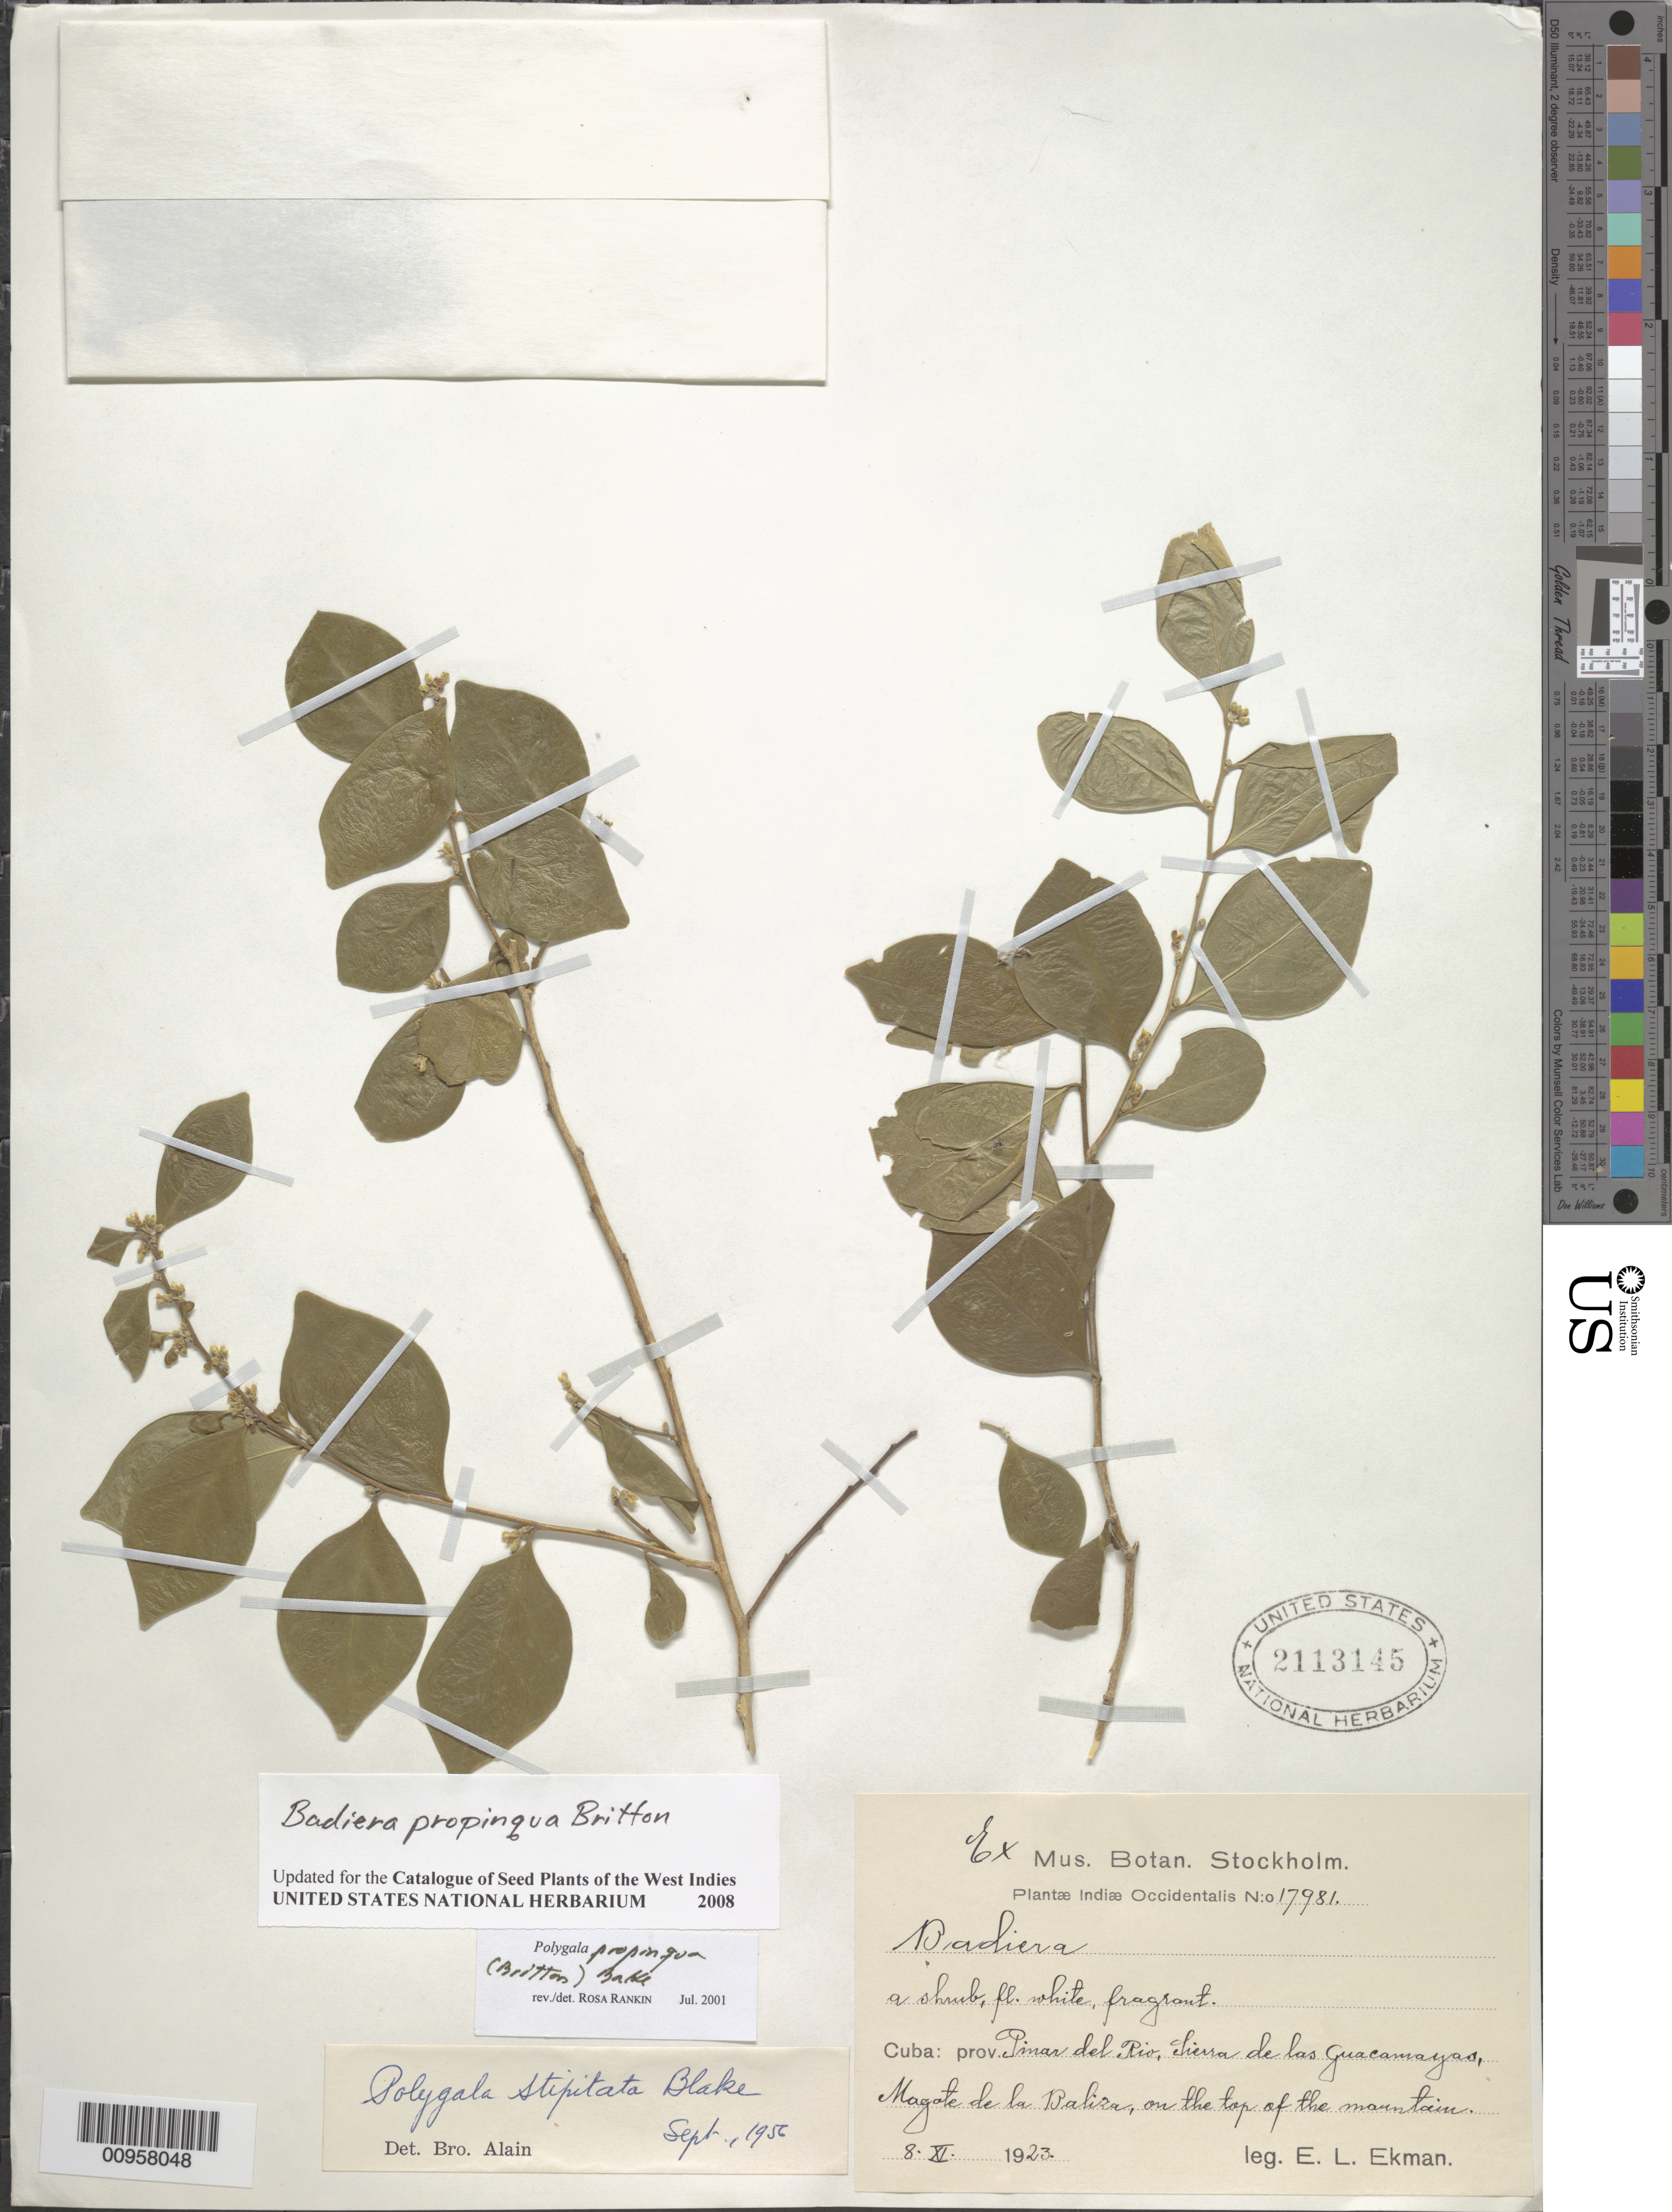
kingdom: Plantae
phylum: Tracheophyta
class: Magnoliopsida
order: Fabales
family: Polygalaceae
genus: Badiera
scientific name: Badiera propinqua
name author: Britton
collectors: E. L. Ekman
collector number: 17981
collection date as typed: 08 Nov 1923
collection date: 1923-11-08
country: Cuba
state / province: Pinar del Rio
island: Cuba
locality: Sierra de las Guacamayas, Magote de la Baliza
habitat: On the top of the mountain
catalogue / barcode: US 2113145